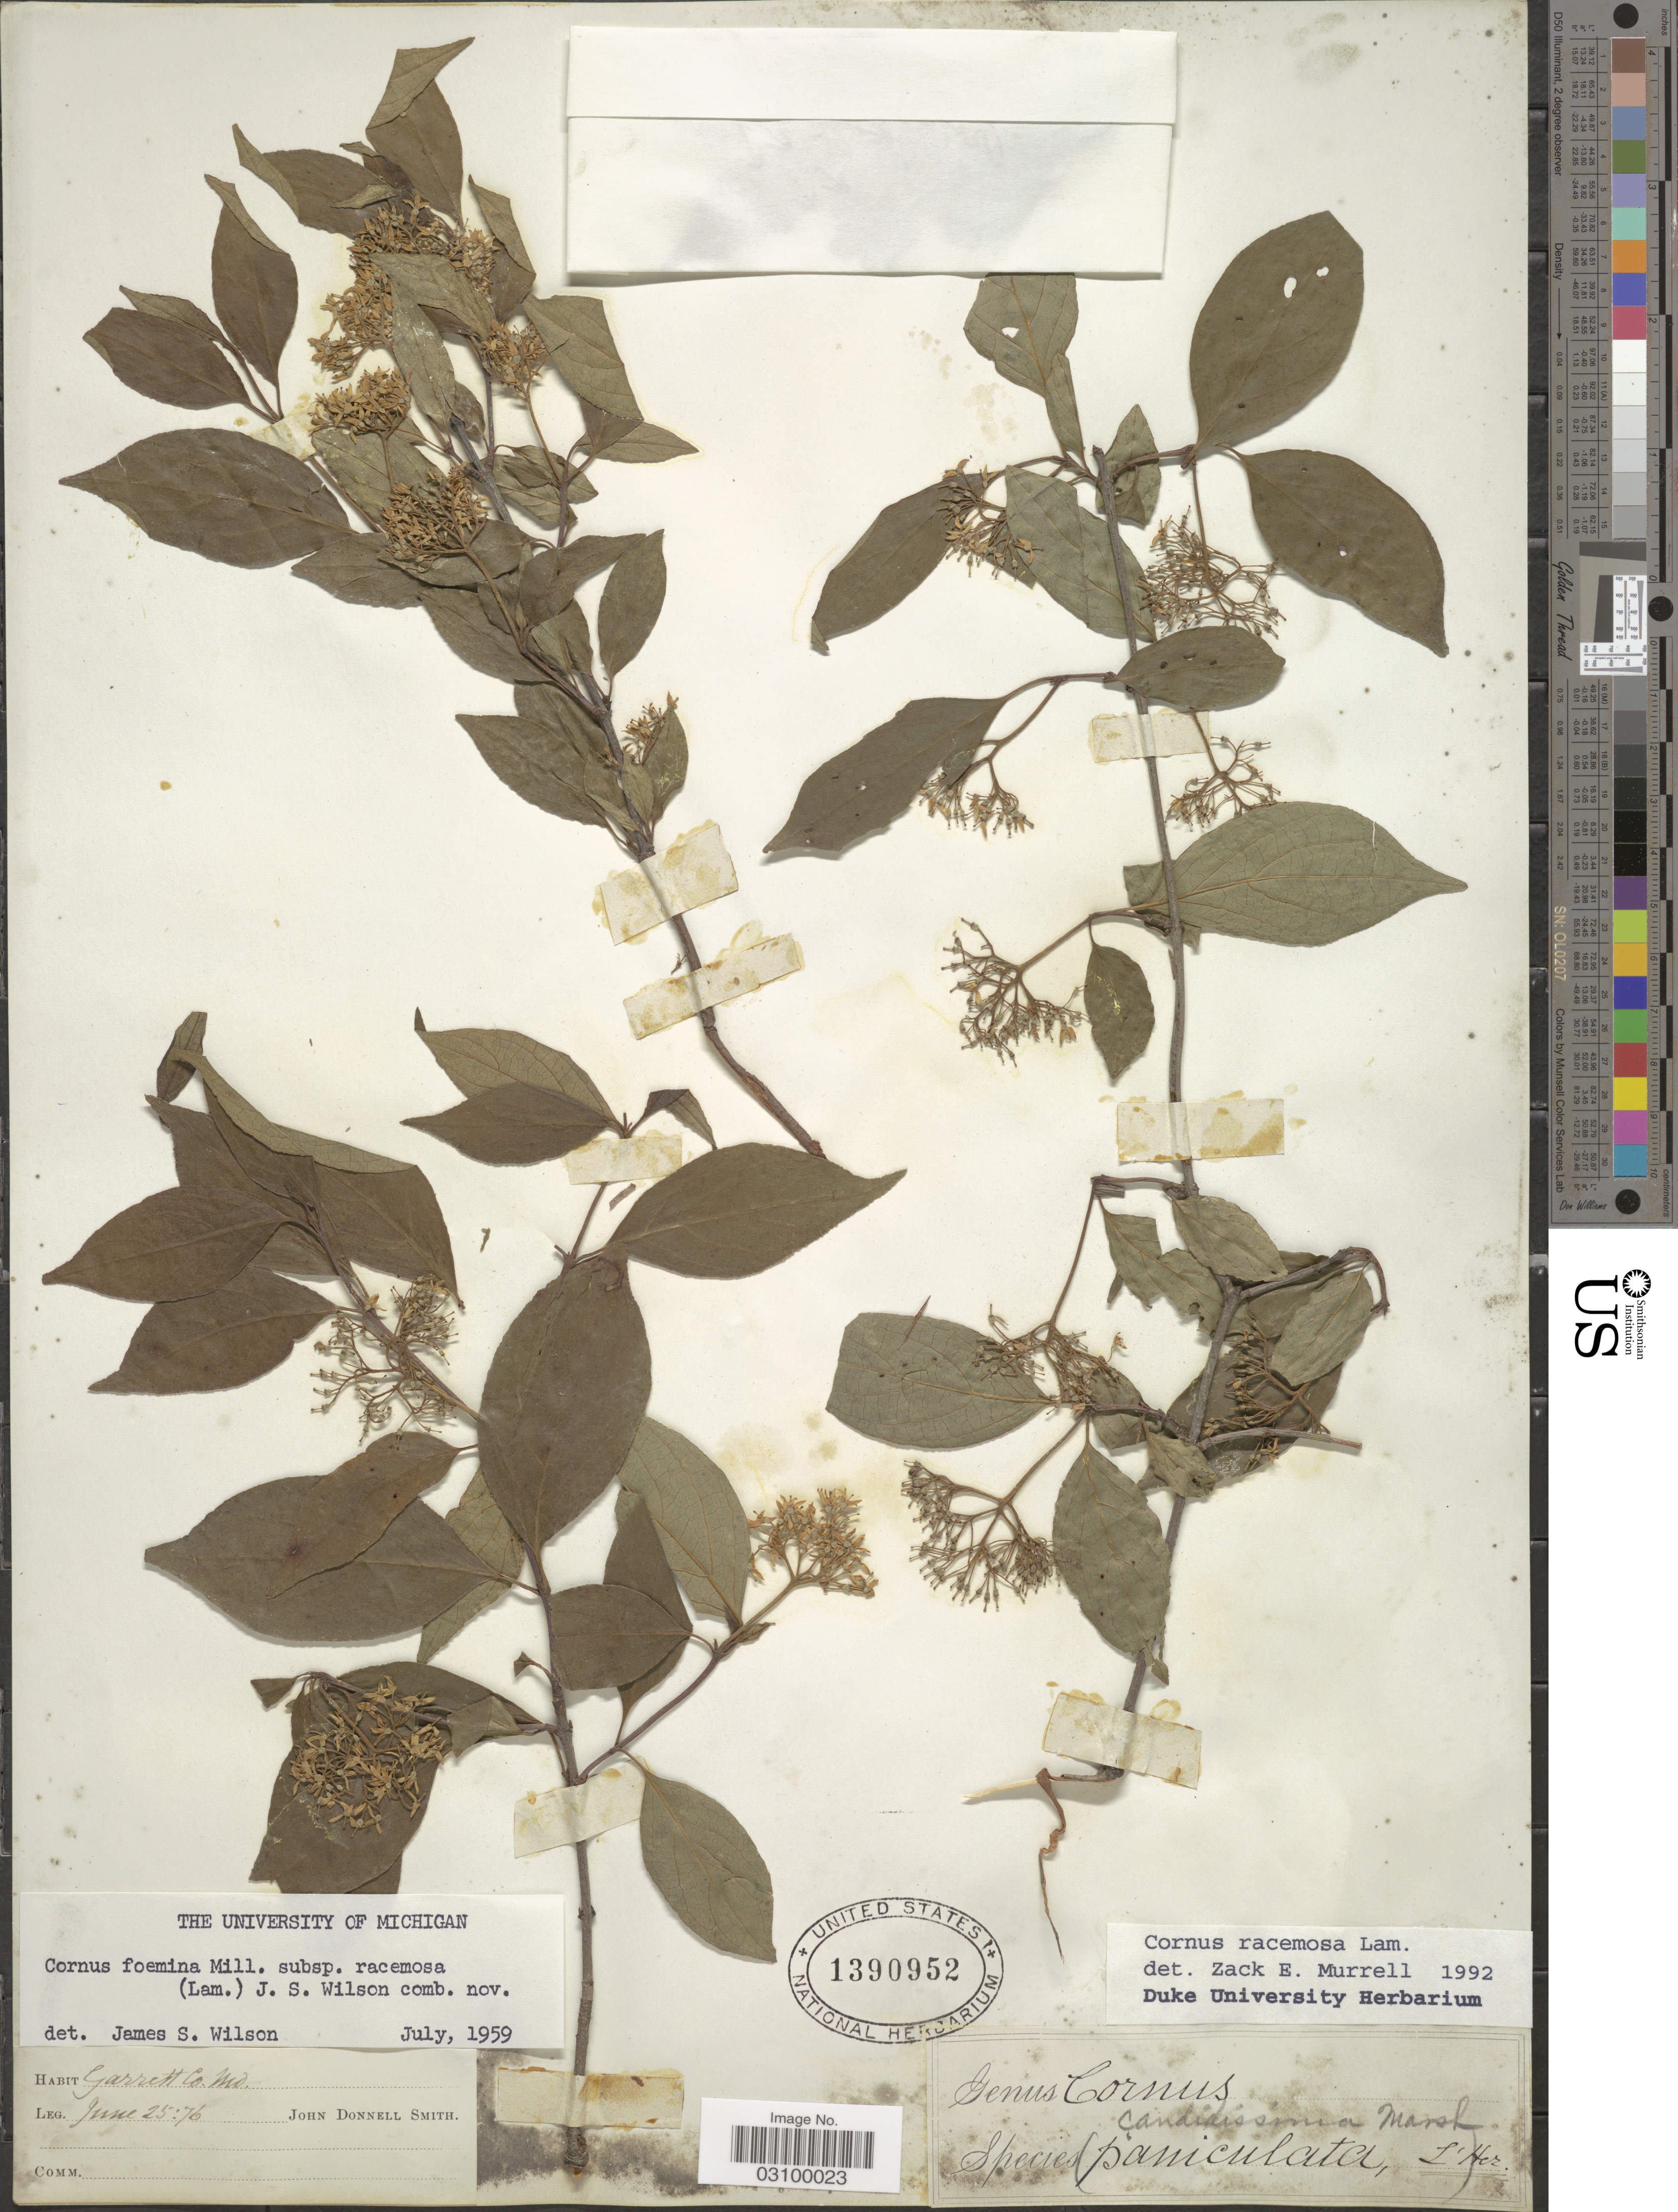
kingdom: Plantae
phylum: Tracheophyta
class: Magnoliopsida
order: Cornales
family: Cornaceae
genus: Cornus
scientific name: Cornus racemosa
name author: Lam.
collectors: J. Donnell Smith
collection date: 1876-06-25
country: United States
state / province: Maryland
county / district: Garrett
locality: Garrett Co.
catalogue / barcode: US 1390952